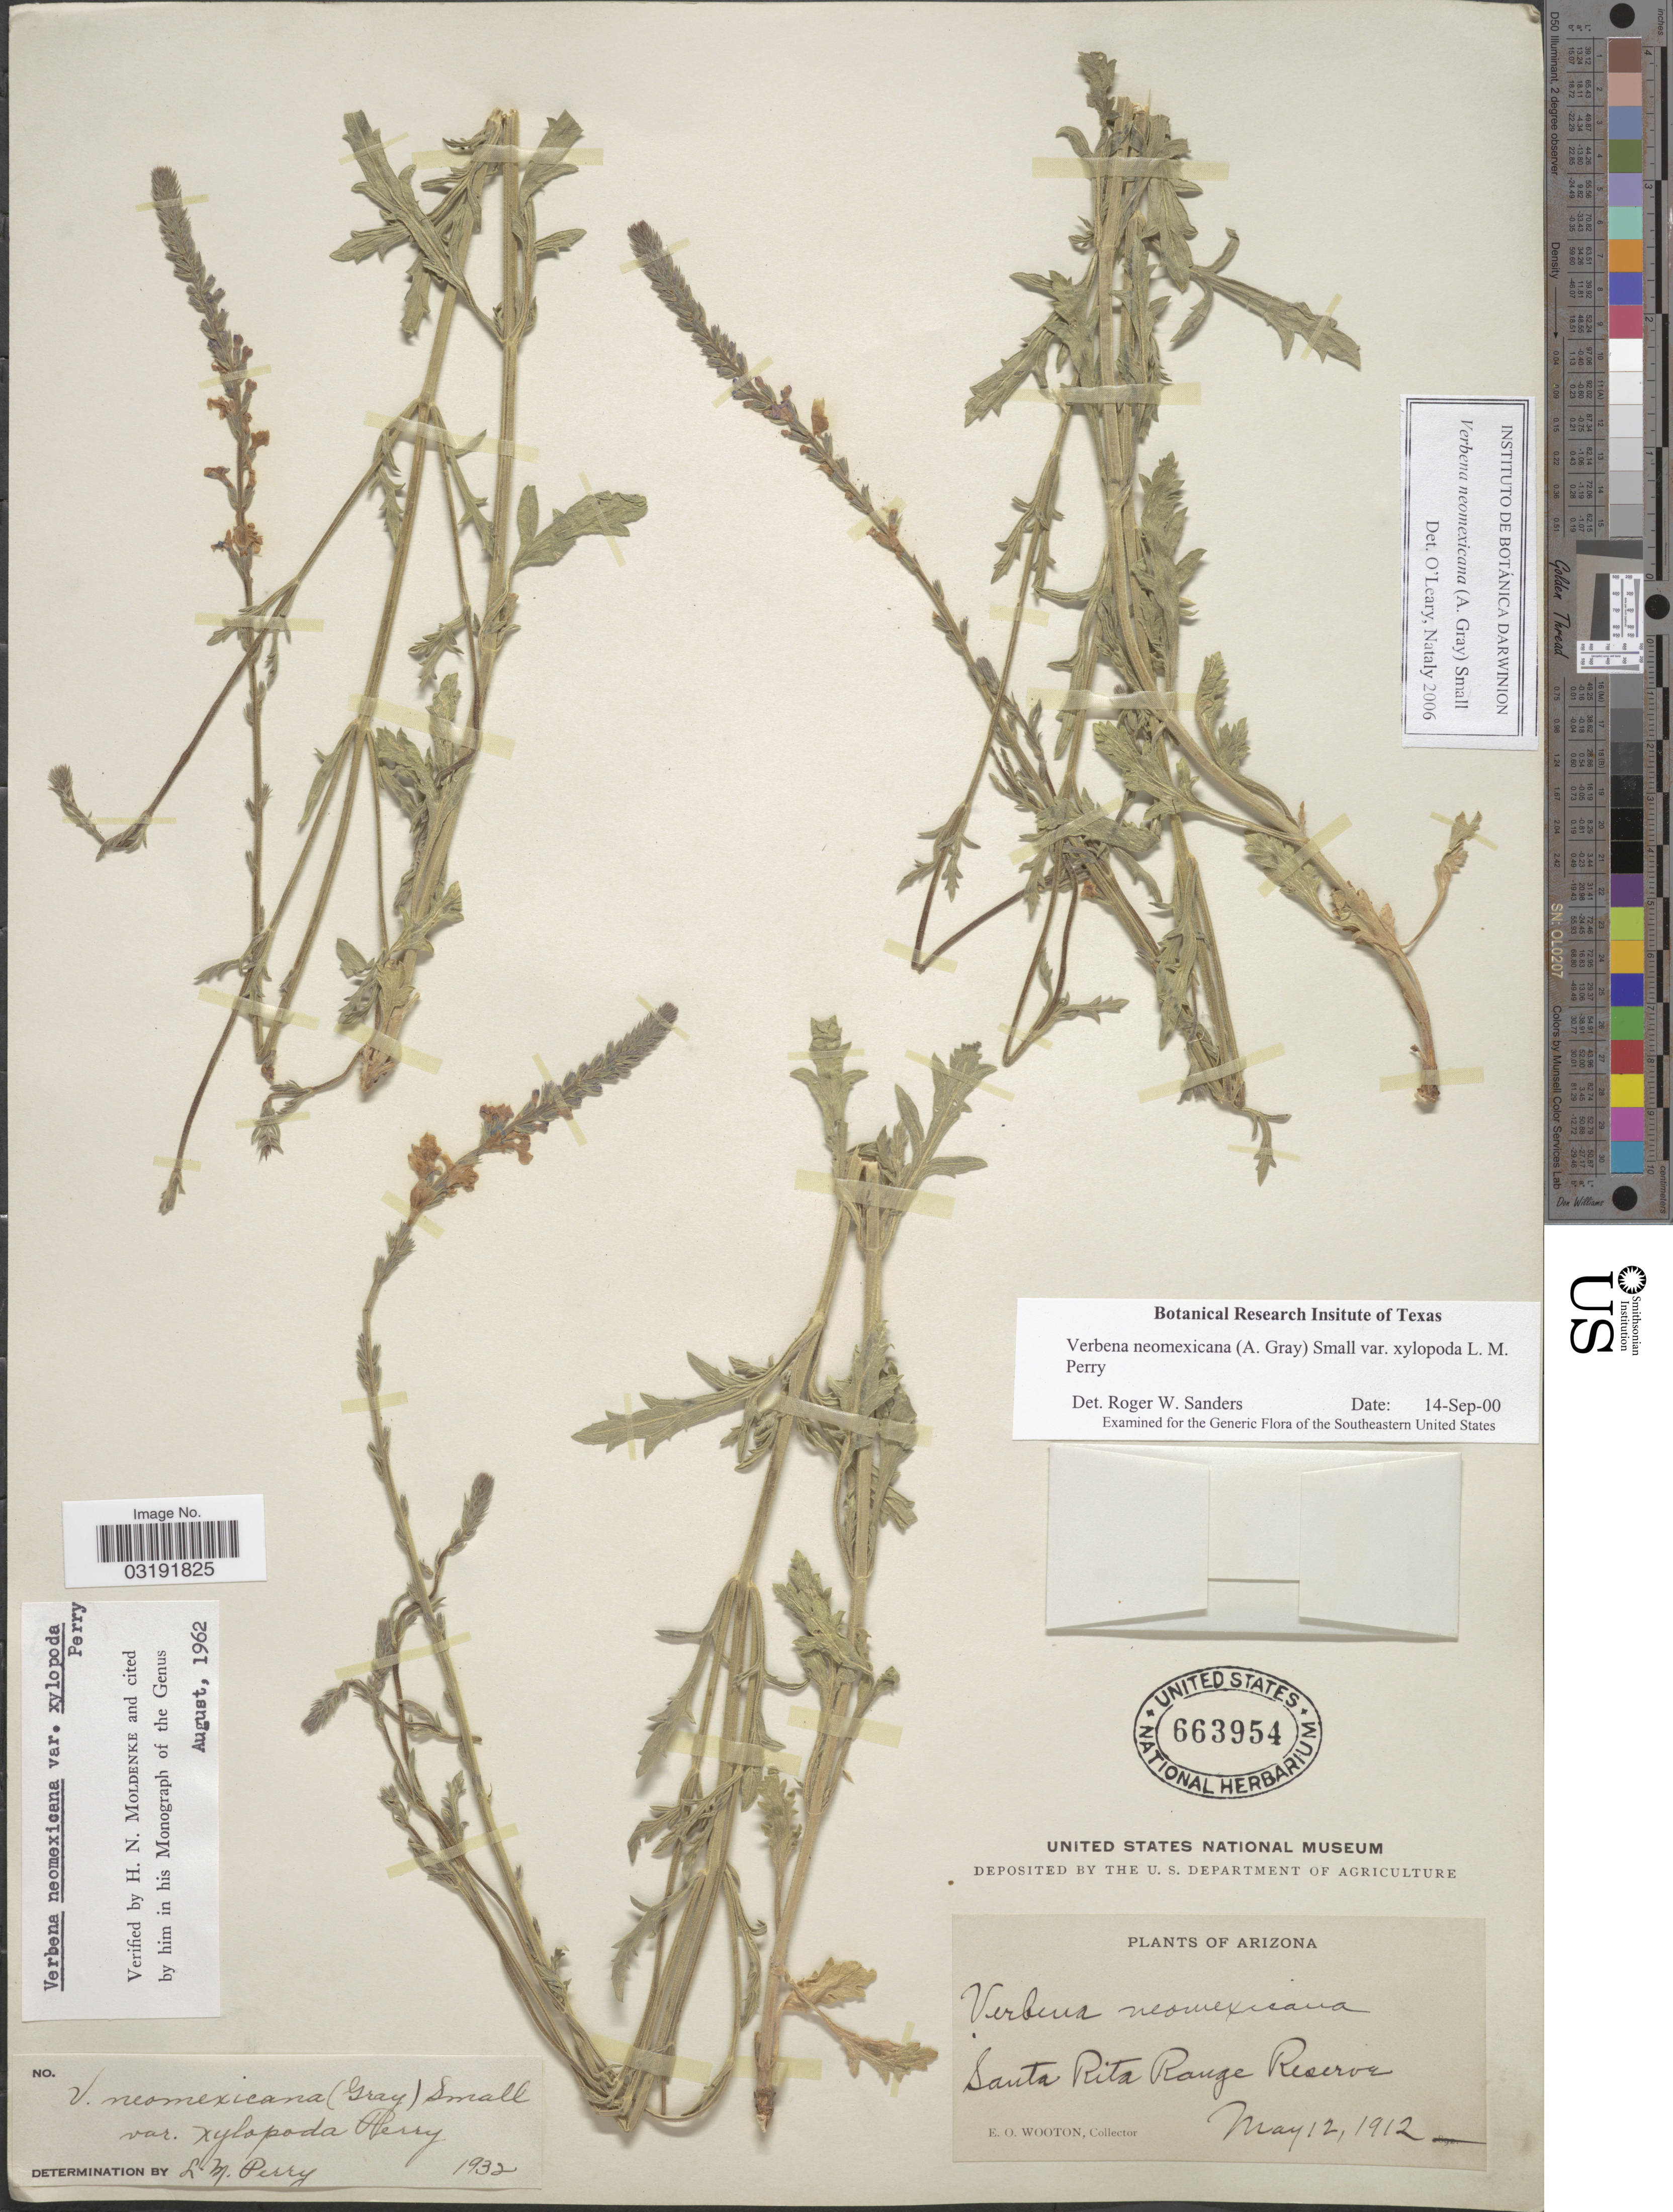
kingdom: Plantae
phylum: Tracheophyta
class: Magnoliopsida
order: Lamiales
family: Verbenaceae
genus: Verbena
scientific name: Verbena neomexicana var. hirtella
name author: L.M. Perry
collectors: E. O. Wooton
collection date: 1912-05-12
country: United States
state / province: Arizona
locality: Santa Rita Range Reserve.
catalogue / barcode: US 663954